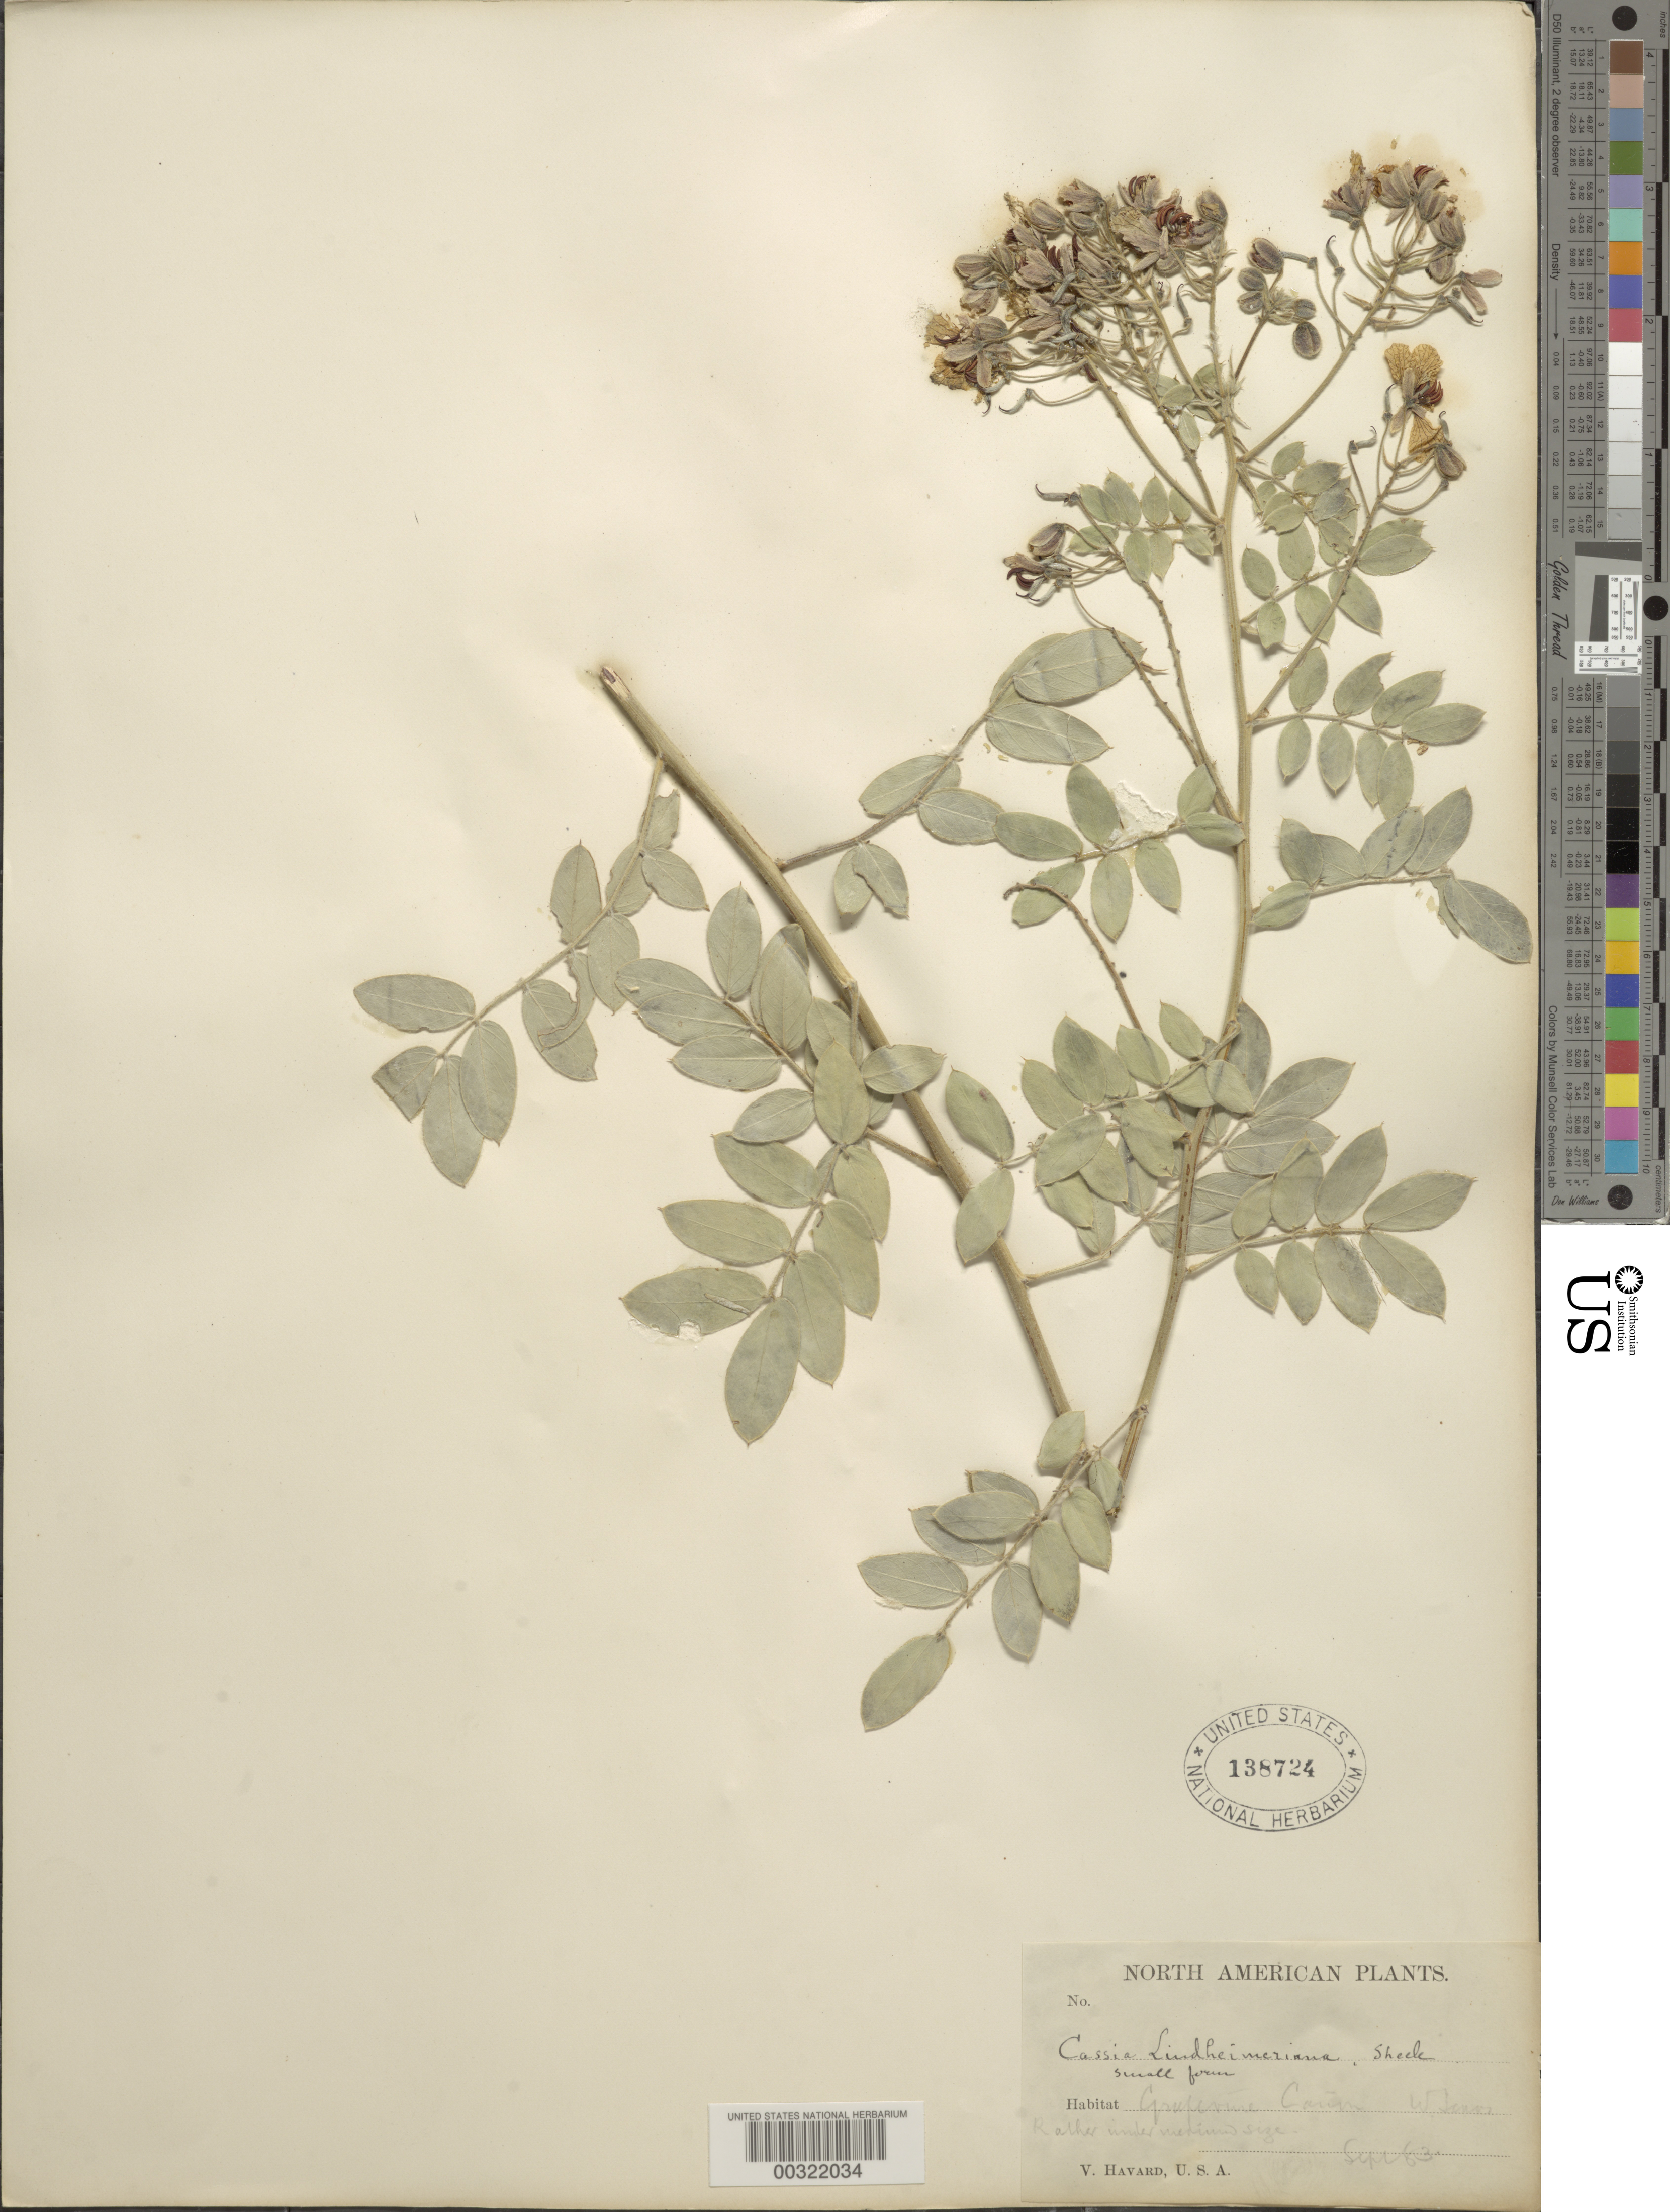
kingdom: Plantae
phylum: Tracheophyta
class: Magnoliopsida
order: Fabales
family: Fabaceae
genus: Senna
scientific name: Senna lindheimeriana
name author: (Scheele) H.S. Irwin & Barneby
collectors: V. Havard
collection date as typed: Sep 1883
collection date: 1883-09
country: United States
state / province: Texas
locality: Guferine canon, w texas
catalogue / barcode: US 138724